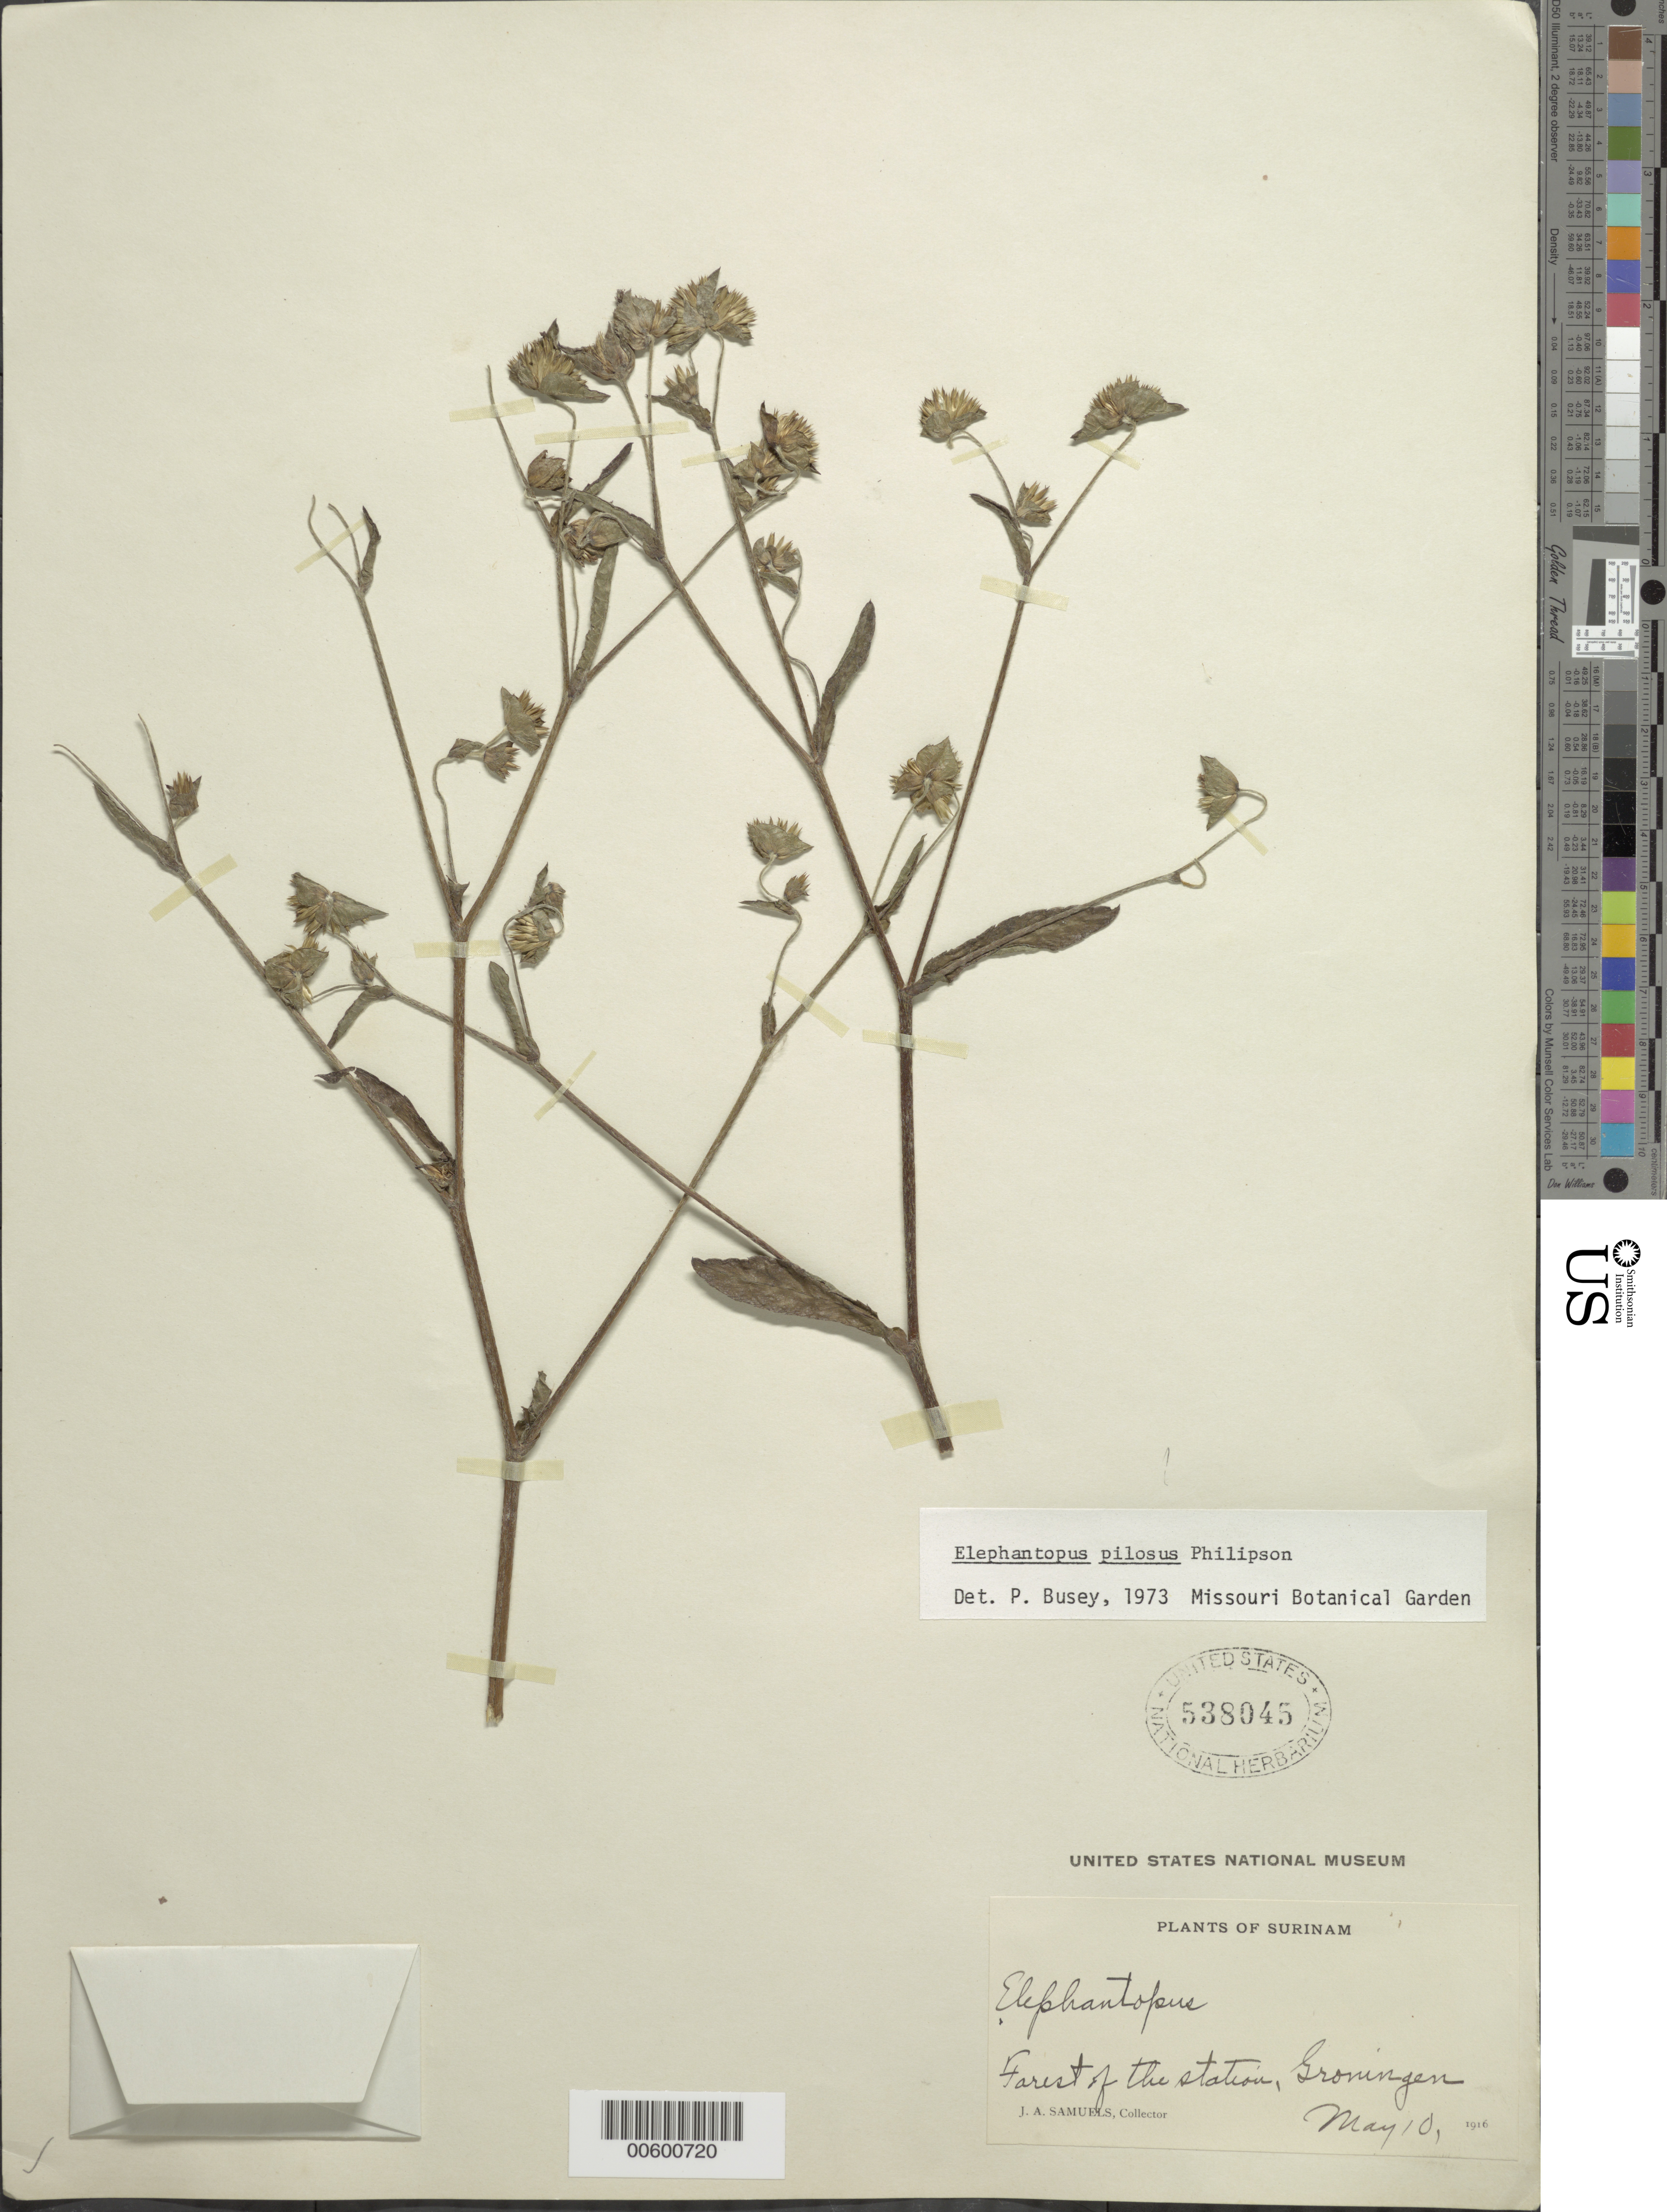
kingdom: Plantae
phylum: Tracheophyta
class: Magnoliopsida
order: Asterales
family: Asteraceae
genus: Elephantopus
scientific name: Elephantopus mollis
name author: Kunth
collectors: J. A. Samuels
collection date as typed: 10-May-16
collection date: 1916-05-10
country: Suriname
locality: Groningen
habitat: Forest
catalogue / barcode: US 538045